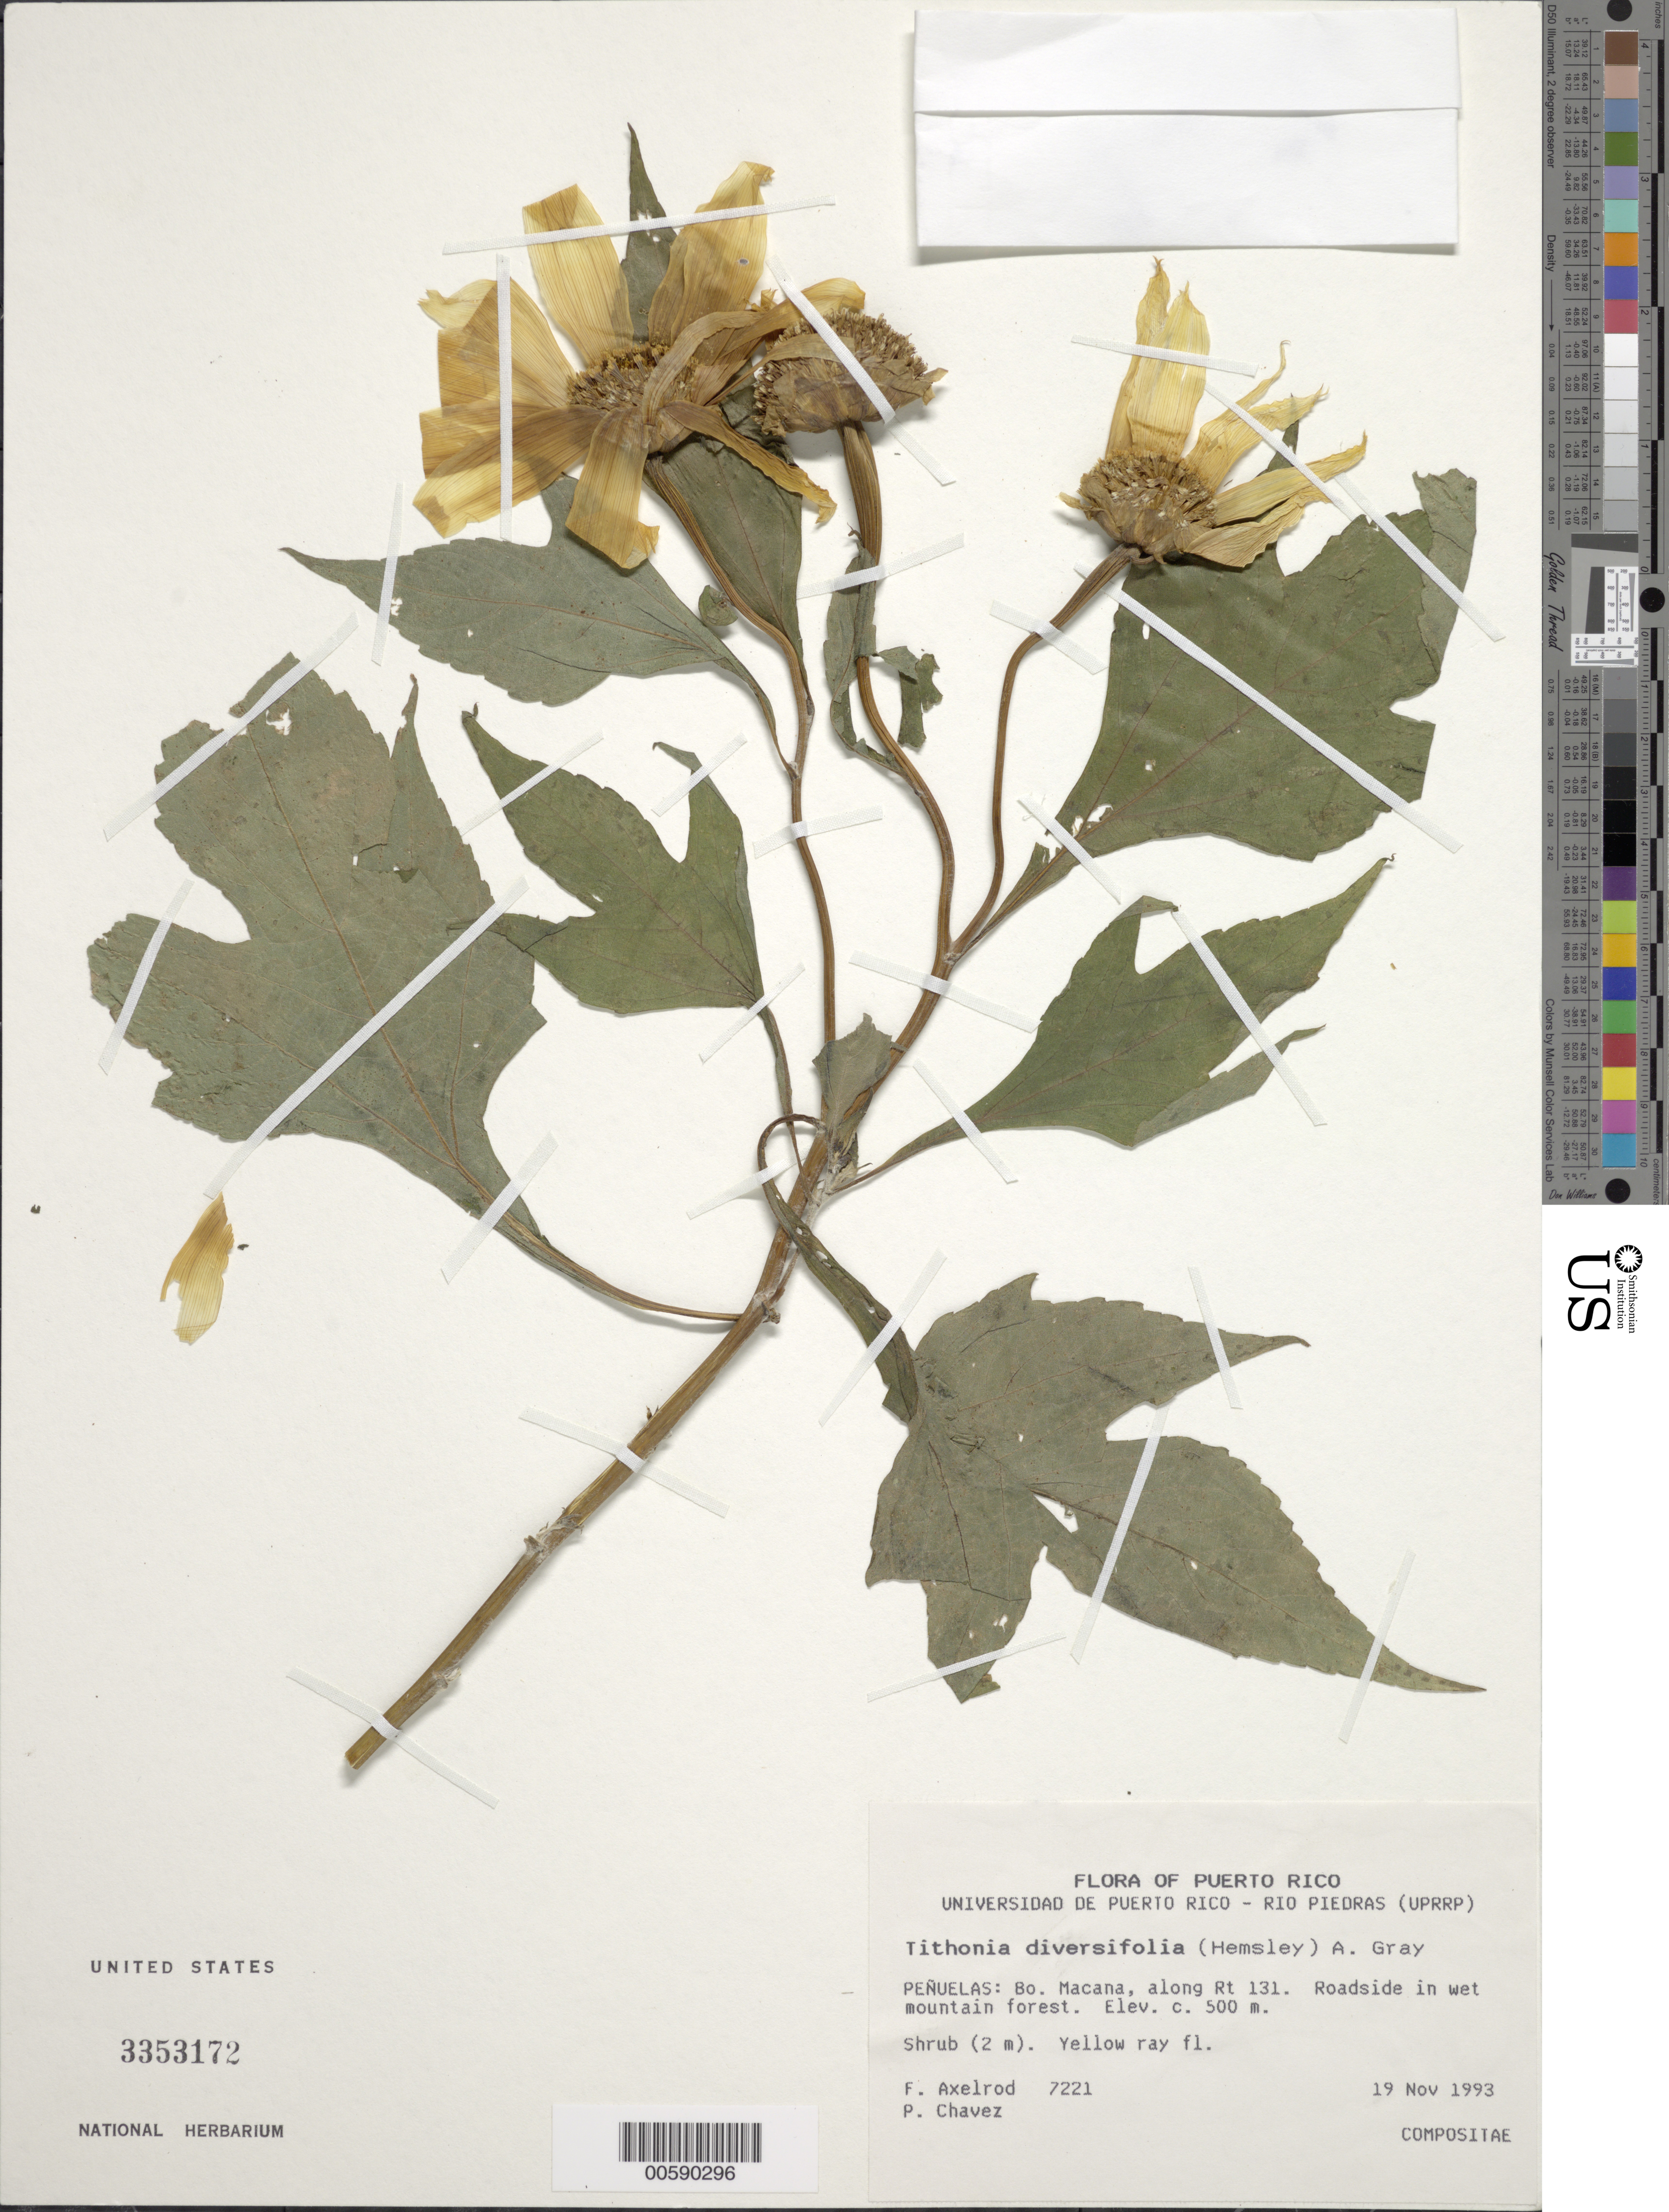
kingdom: Plantae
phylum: Tracheophyta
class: Magnoliopsida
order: Asterales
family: Asteraceae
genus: Tithonia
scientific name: Tithonia diversifolia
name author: (Hemsl.) A. Gray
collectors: F. Axelrod & P. Chavez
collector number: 7221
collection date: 1993-11-19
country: Puerto Rico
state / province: Peñuelas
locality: Bo. Macana, along Rt 131. Roadside in wet mountain forest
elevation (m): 500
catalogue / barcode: US 3353172